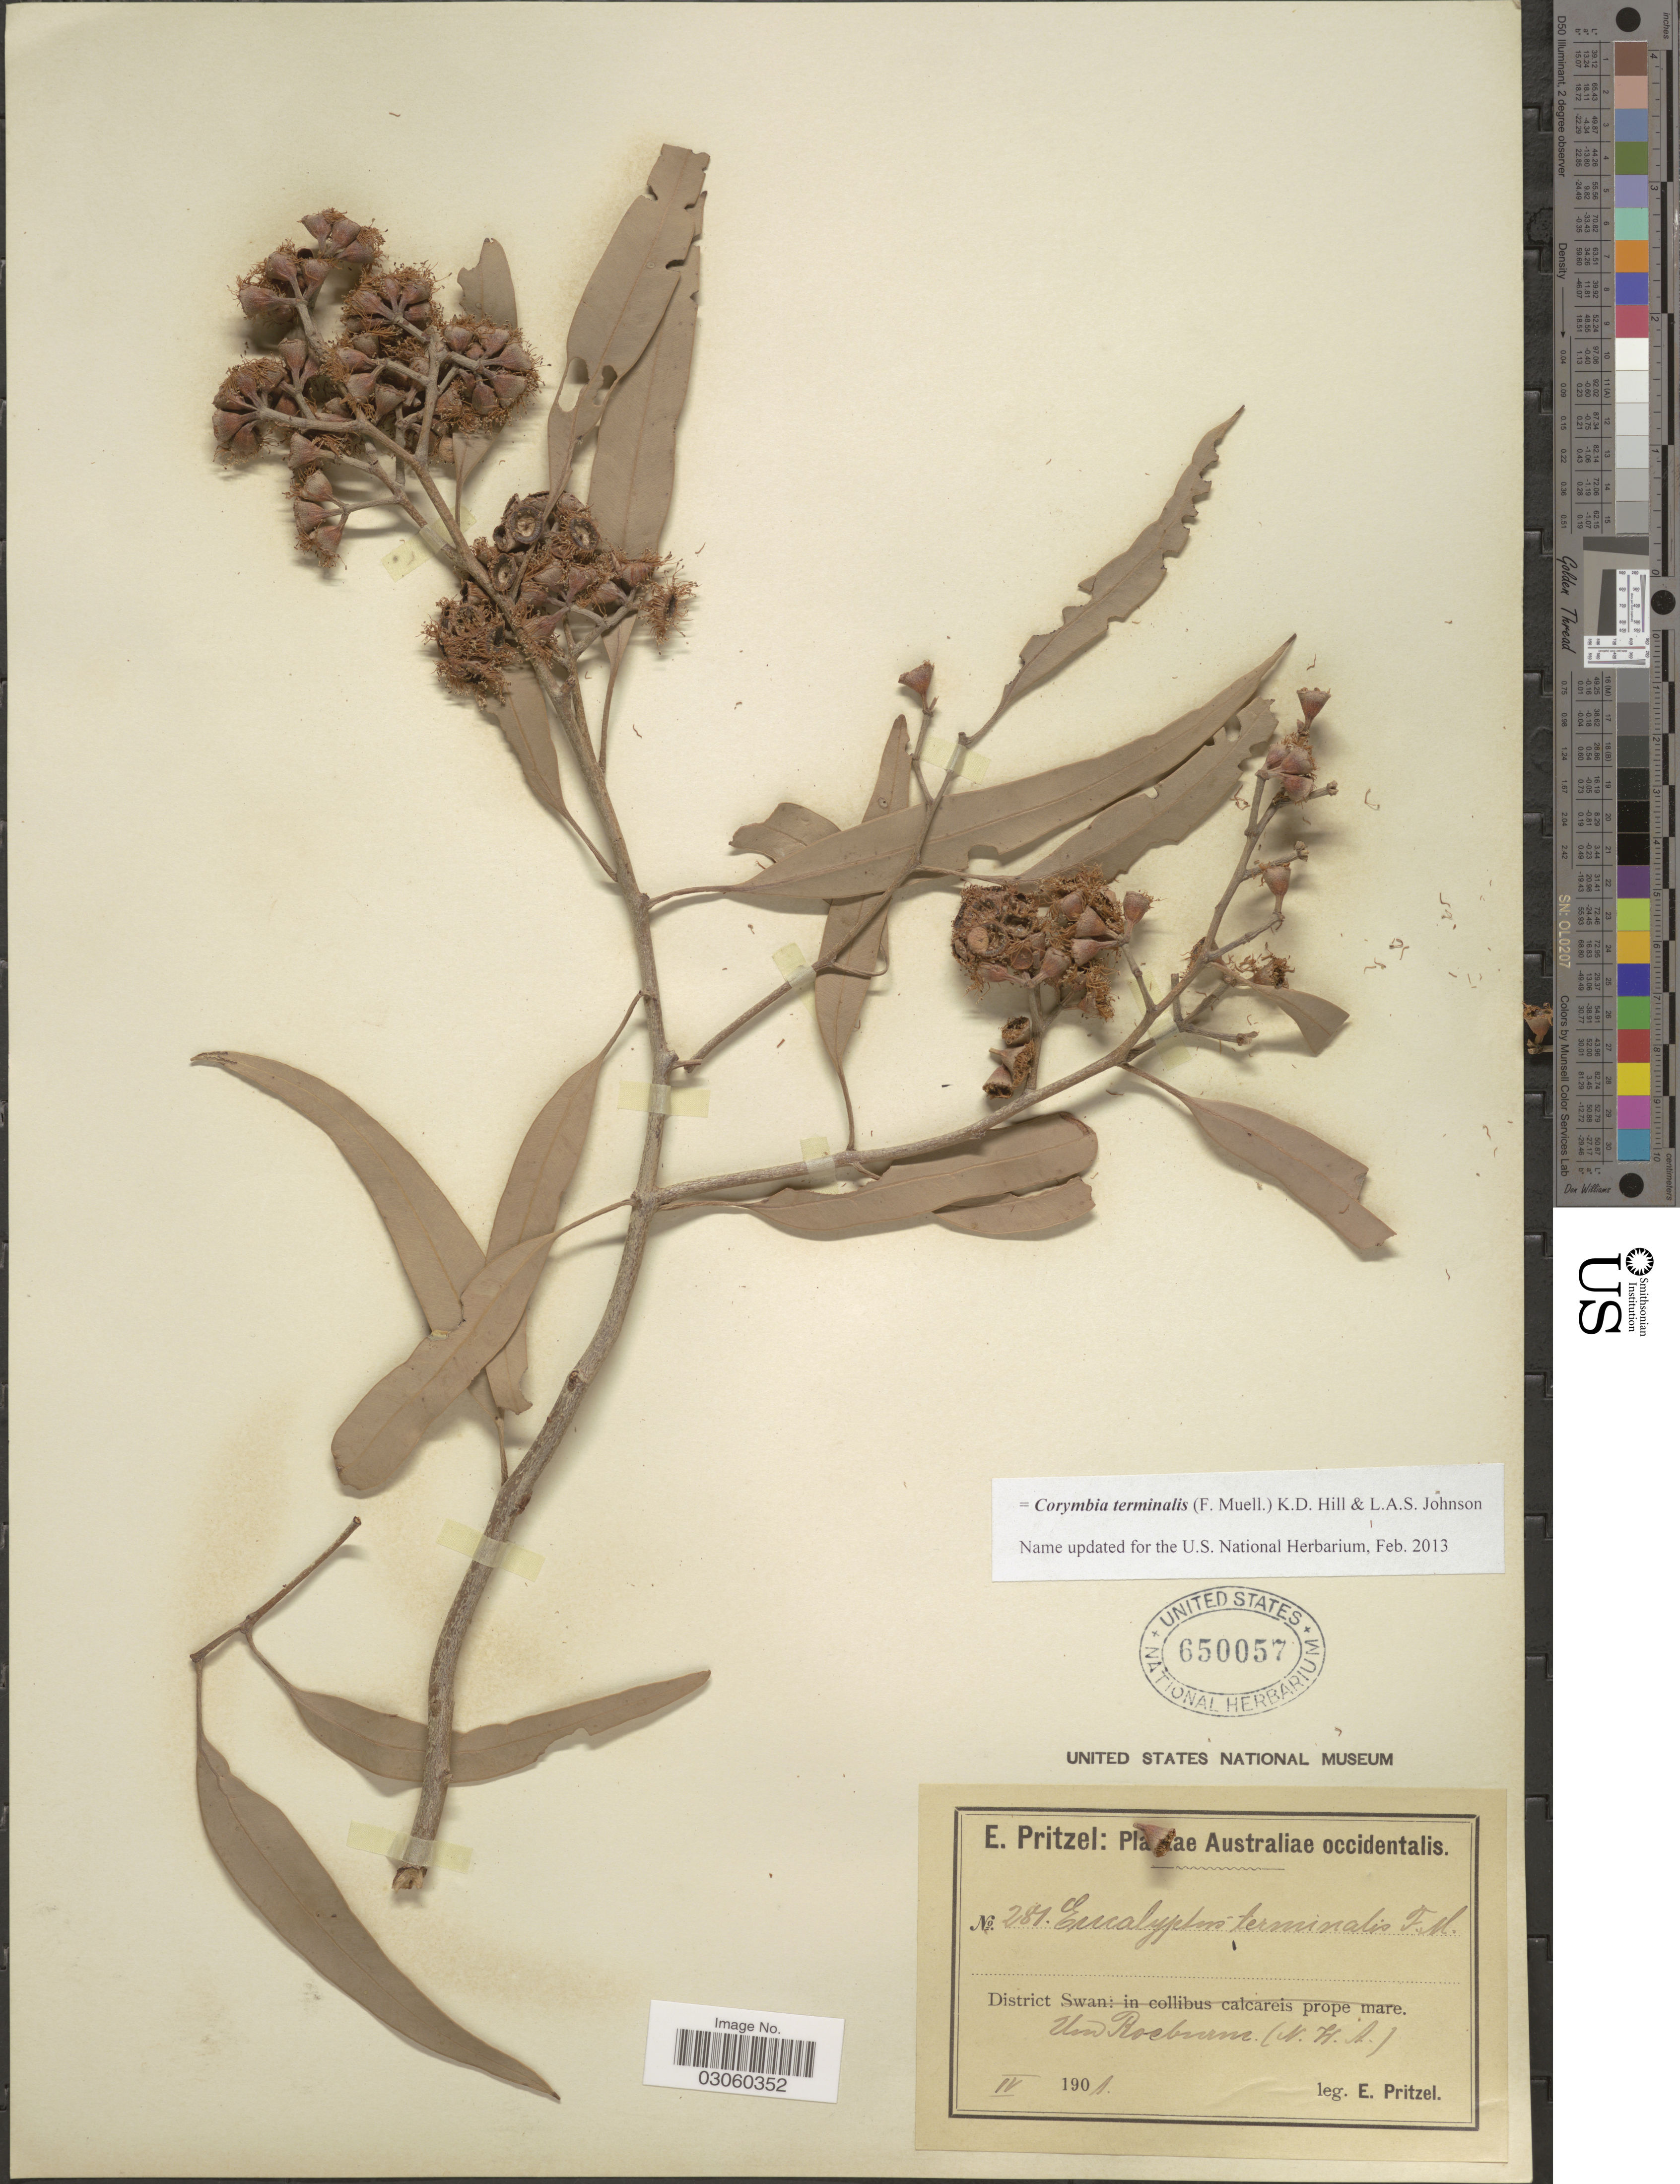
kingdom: Plantae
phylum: Tracheophyta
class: Magnoliopsida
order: Myrtales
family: Myrtaceae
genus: Corymbia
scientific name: Corymbia terminalis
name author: (F. Muell.) K.D. Hill & L.A.S. Johnson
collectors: E. G. Pritzel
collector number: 281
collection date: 1901-04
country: Australia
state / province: Western Australia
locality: Um Roeburne (N. W. A.). Australiae occidentalis.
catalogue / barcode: US 650057